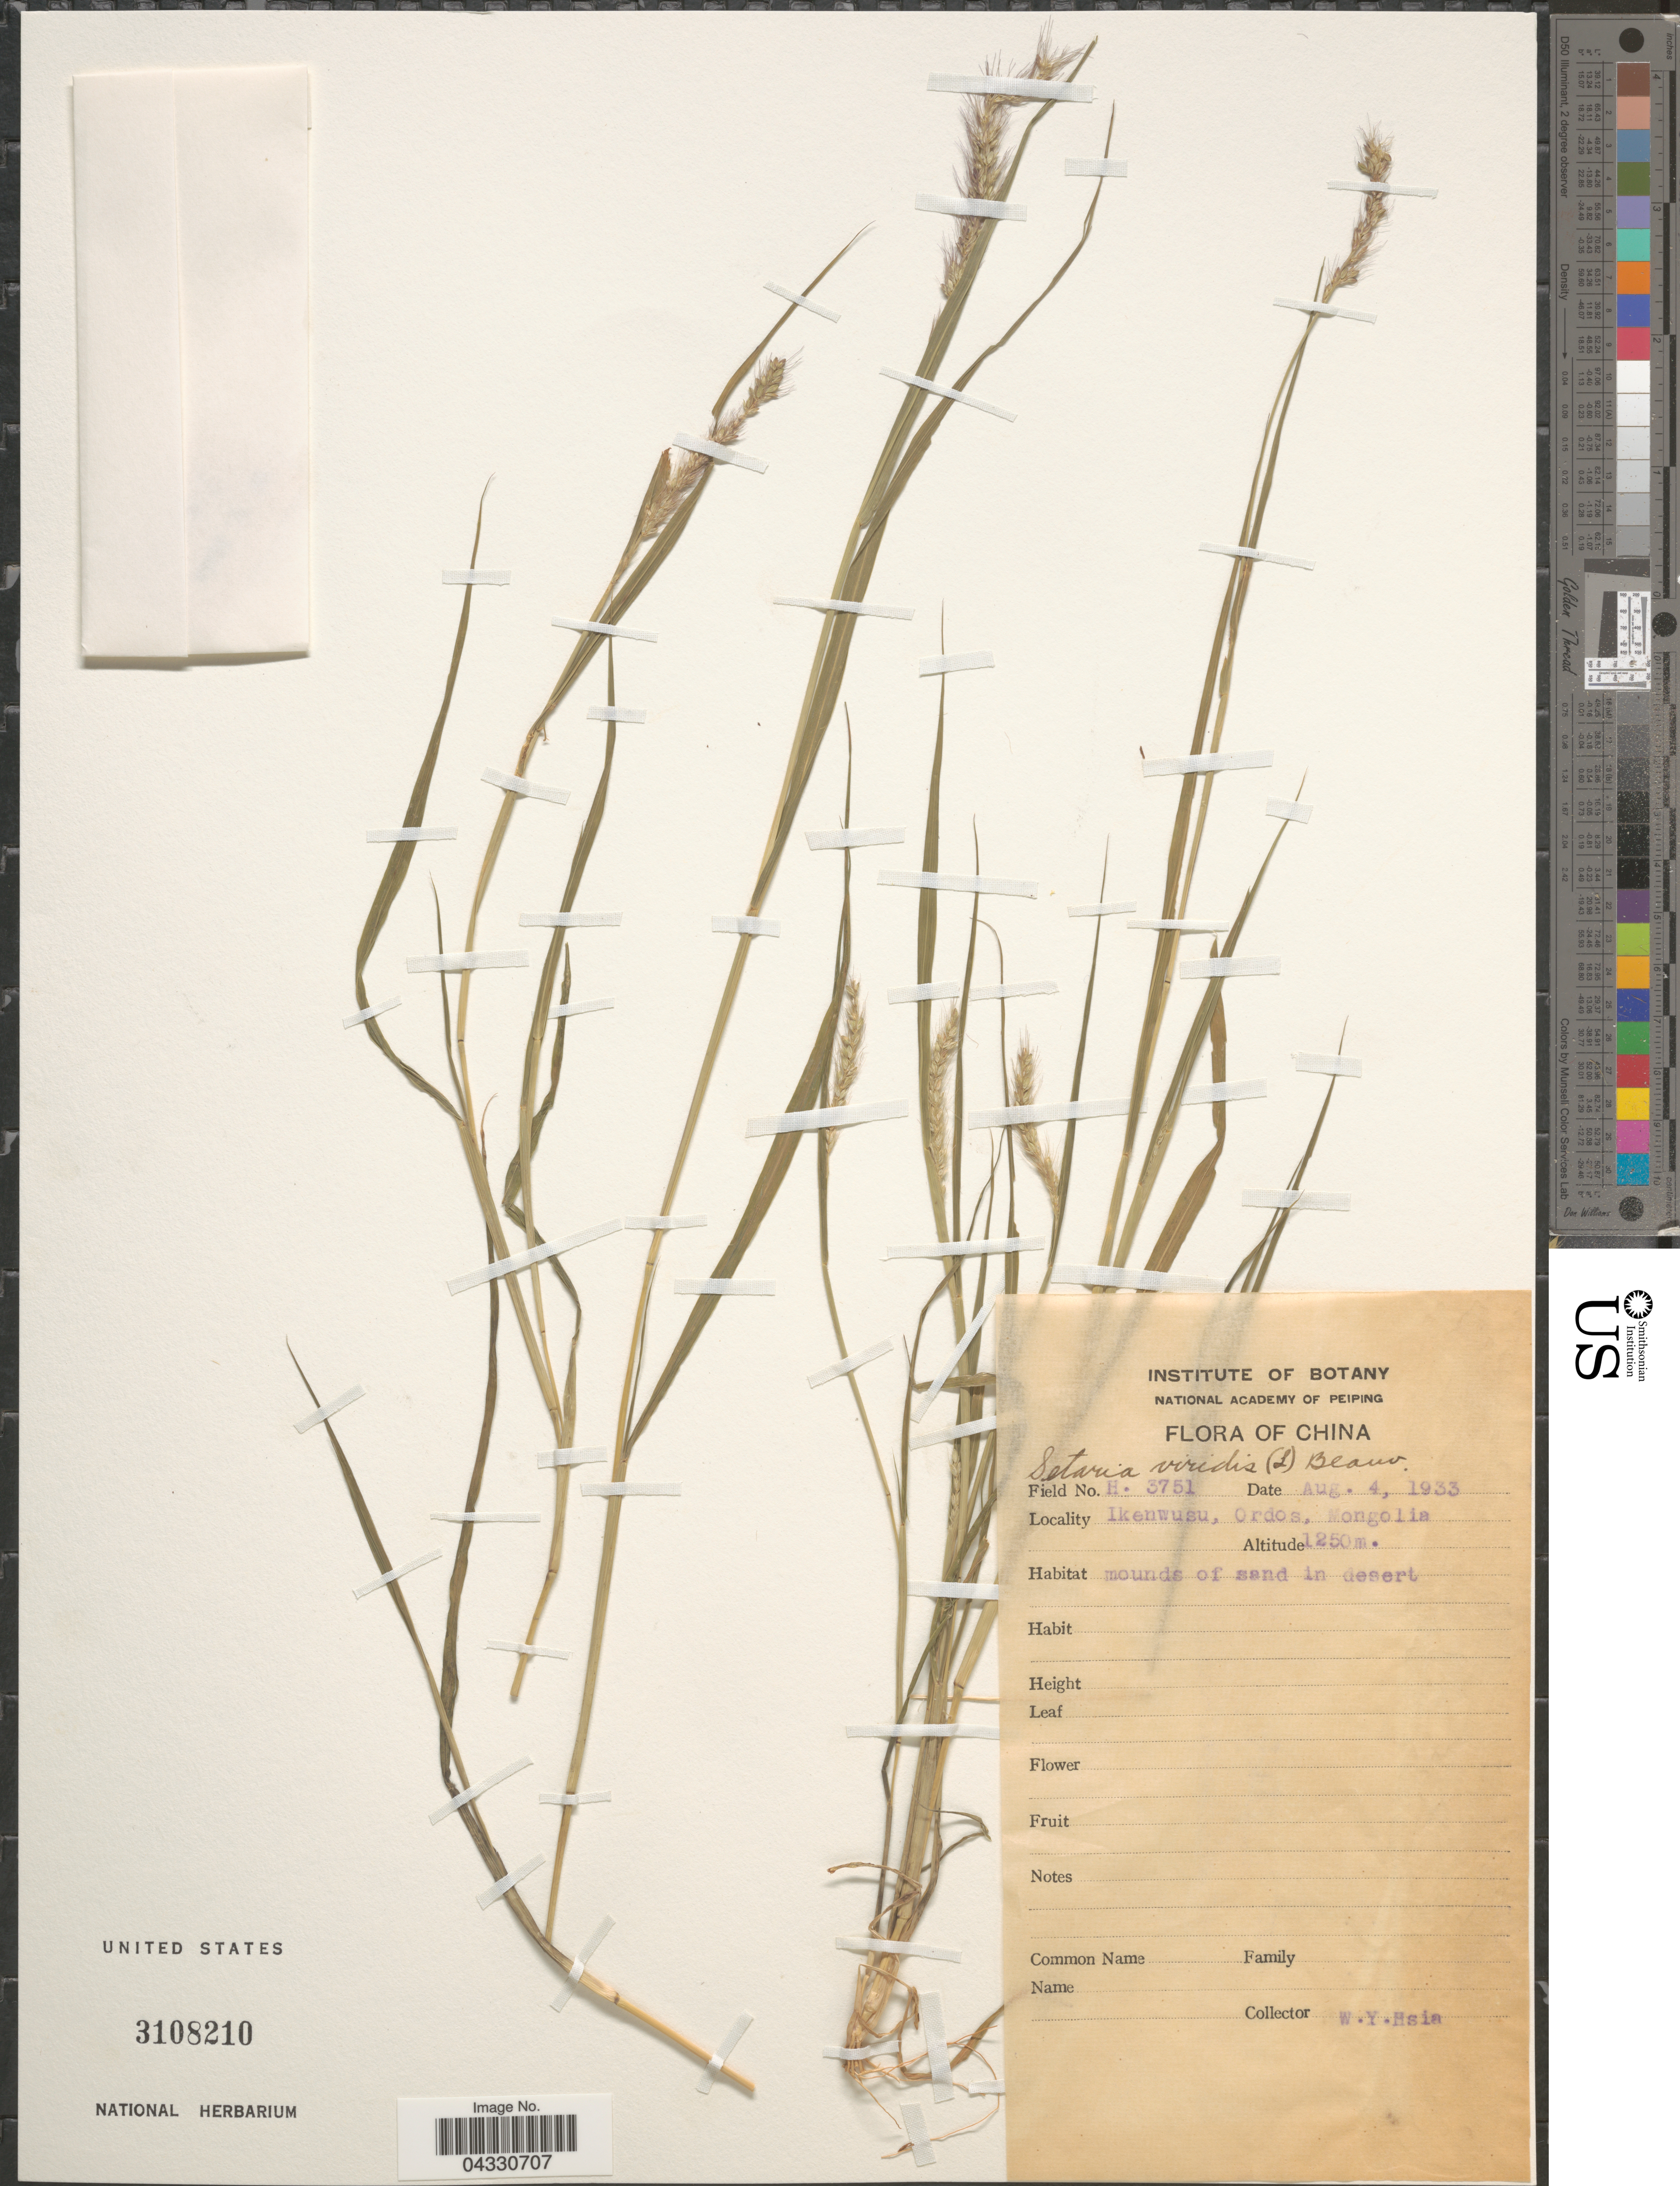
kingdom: Plantae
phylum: Tracheophyta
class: Liliopsida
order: Poales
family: Poaceae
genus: Setaria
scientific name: Setaria viridis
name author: (L.) P. Beauv.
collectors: W. Hsia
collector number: H3751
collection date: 1933-08-04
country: China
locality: Ikenwusu, Ordos, Mongolia.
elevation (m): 1250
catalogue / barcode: US 3108210